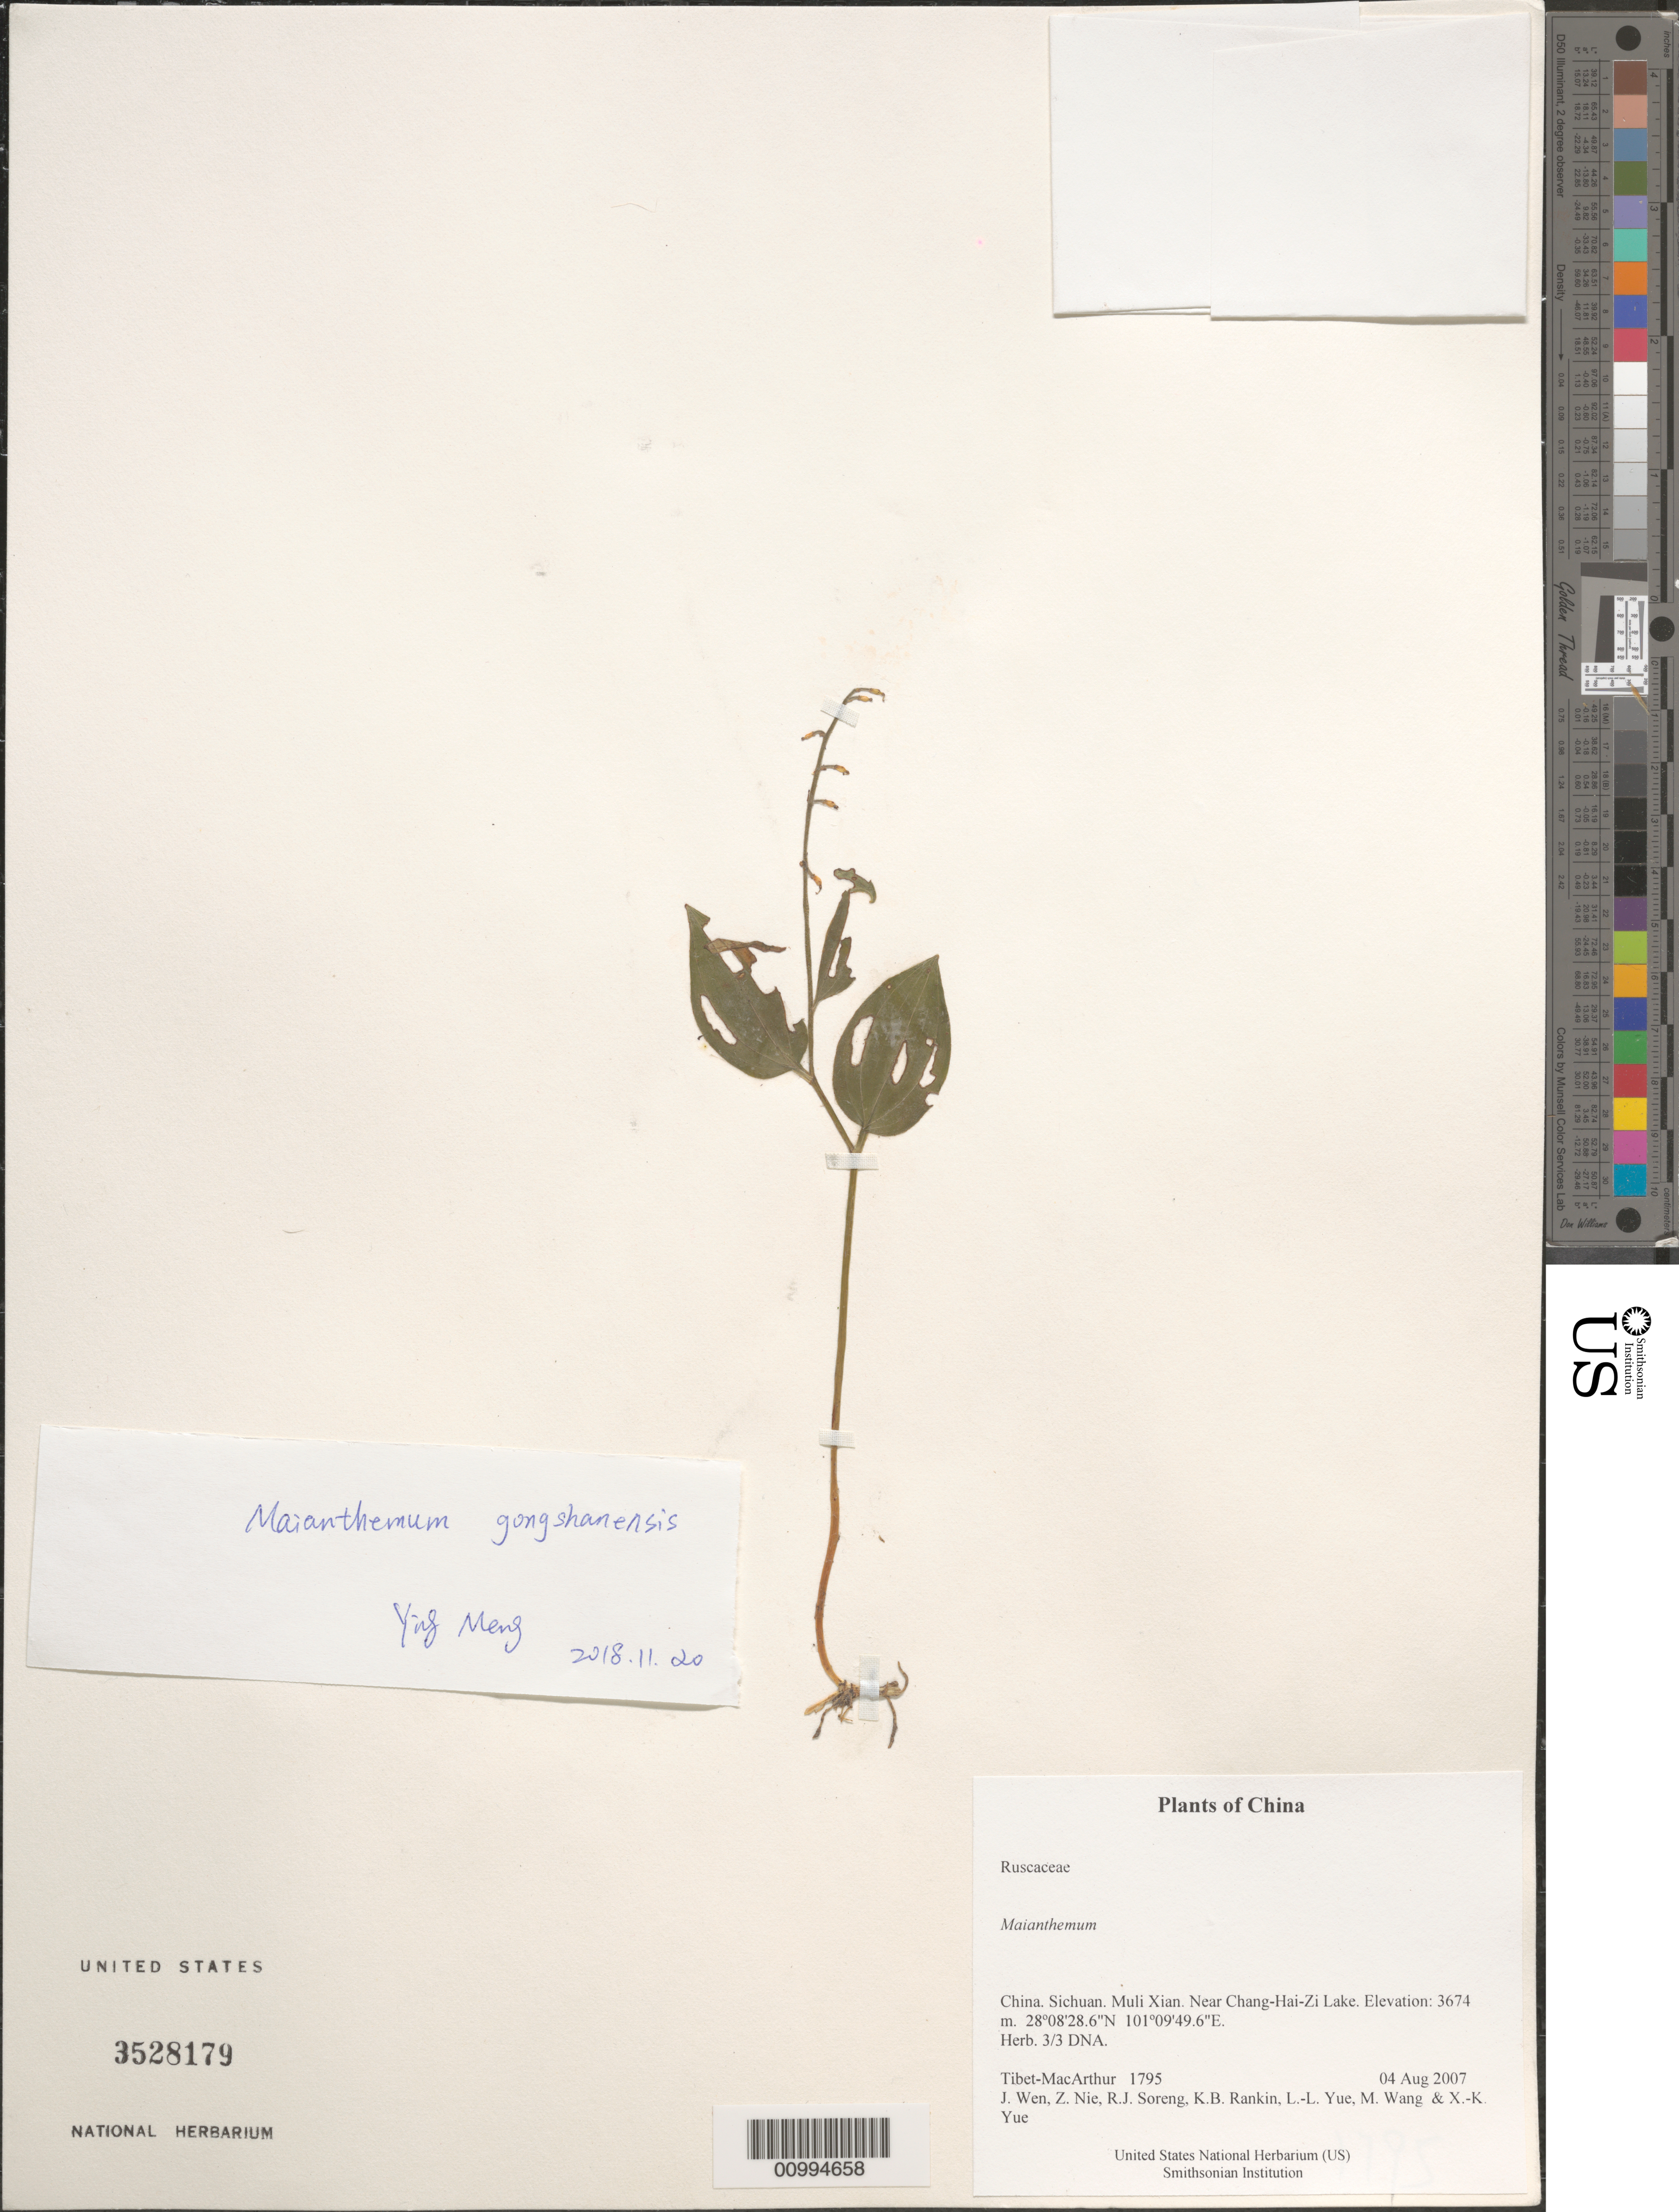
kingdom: Plantae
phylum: Tracheophyta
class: Liliopsida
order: Asparagales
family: Asparagaceae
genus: Maianthemum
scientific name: Maianthemum sp.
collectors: Tibet-MacArthur, J. Wen, Z. Nie, R. J. Soreng, K. Rankin, L. Yue, M. Wang & X. Yue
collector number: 1795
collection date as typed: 04 Aug 2007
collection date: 2007-08-04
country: China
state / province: Sichuan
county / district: Muli Xian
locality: Near Chang-Hai-Zi Lake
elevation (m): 3674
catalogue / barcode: US 3528179